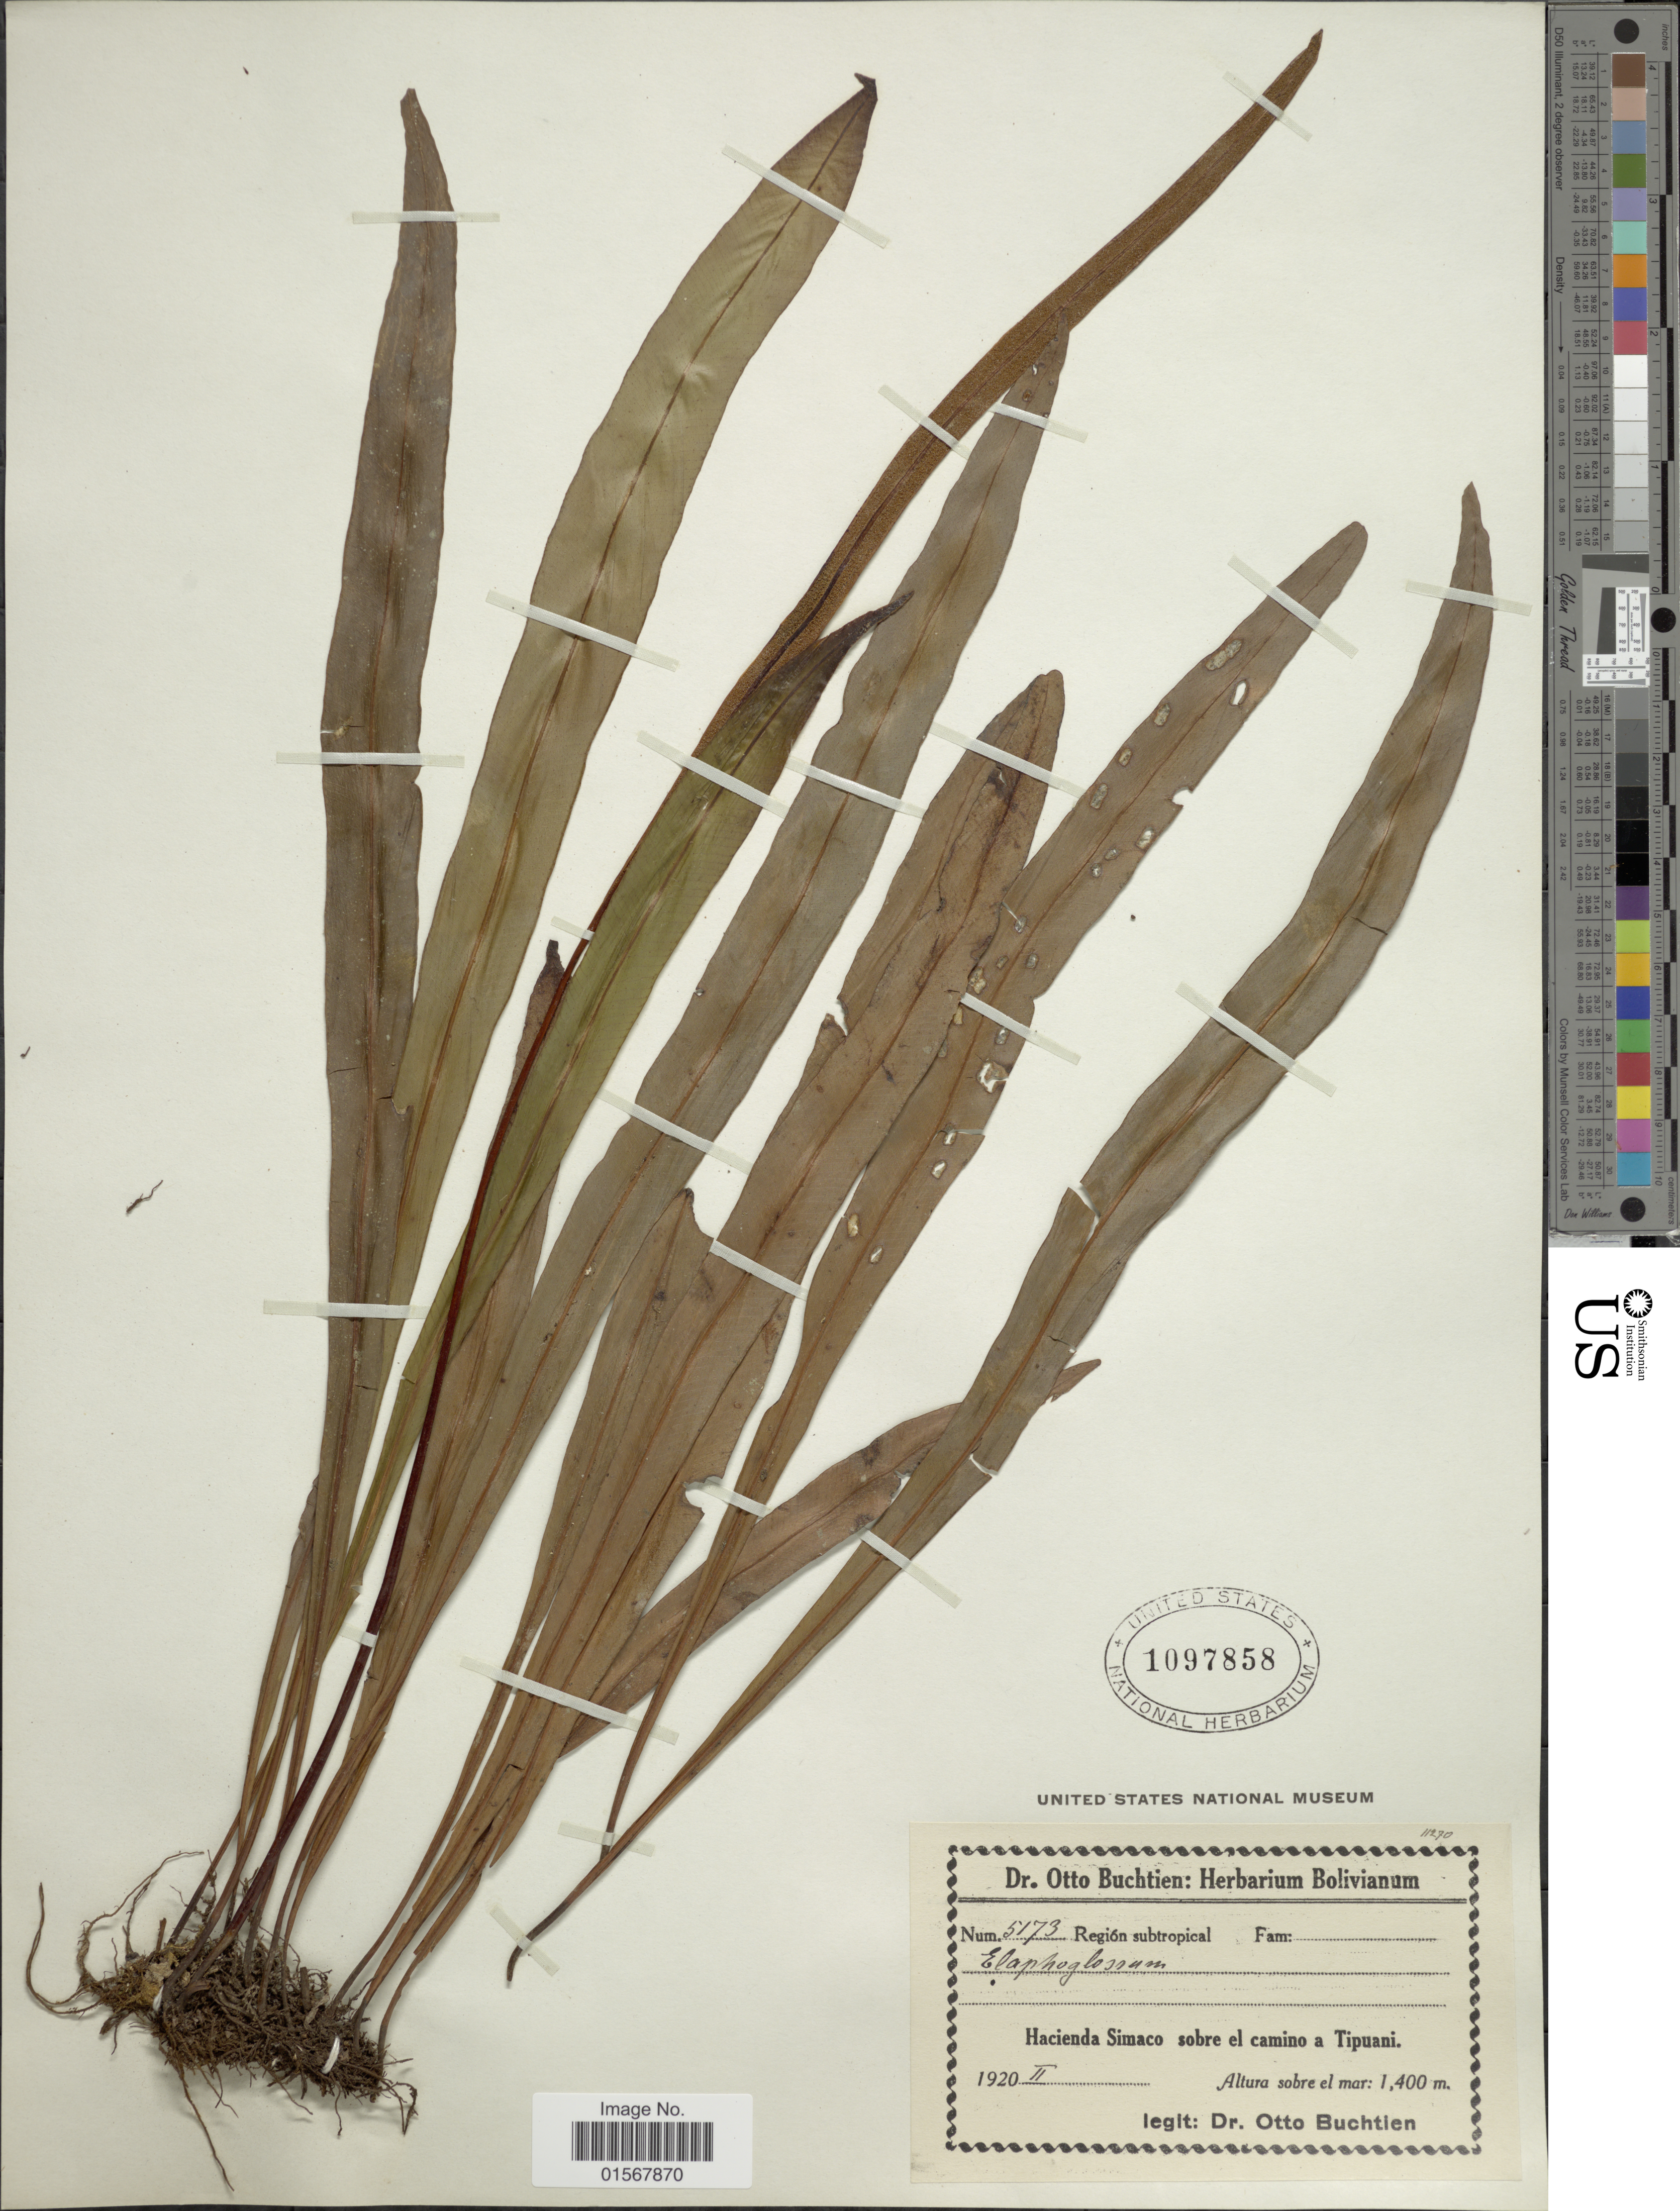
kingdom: Plantae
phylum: Tracheophyta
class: Polypodiopsida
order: Polypodiales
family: Dryopteridaceae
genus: Elaphoglossum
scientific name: Elaphoglossum wacketii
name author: Rosenst.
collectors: O. Buchtien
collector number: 5173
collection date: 1920-02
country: Bolivia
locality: Hacienda Simaco sobre el camino a Tipuani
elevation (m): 1400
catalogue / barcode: US 1097858